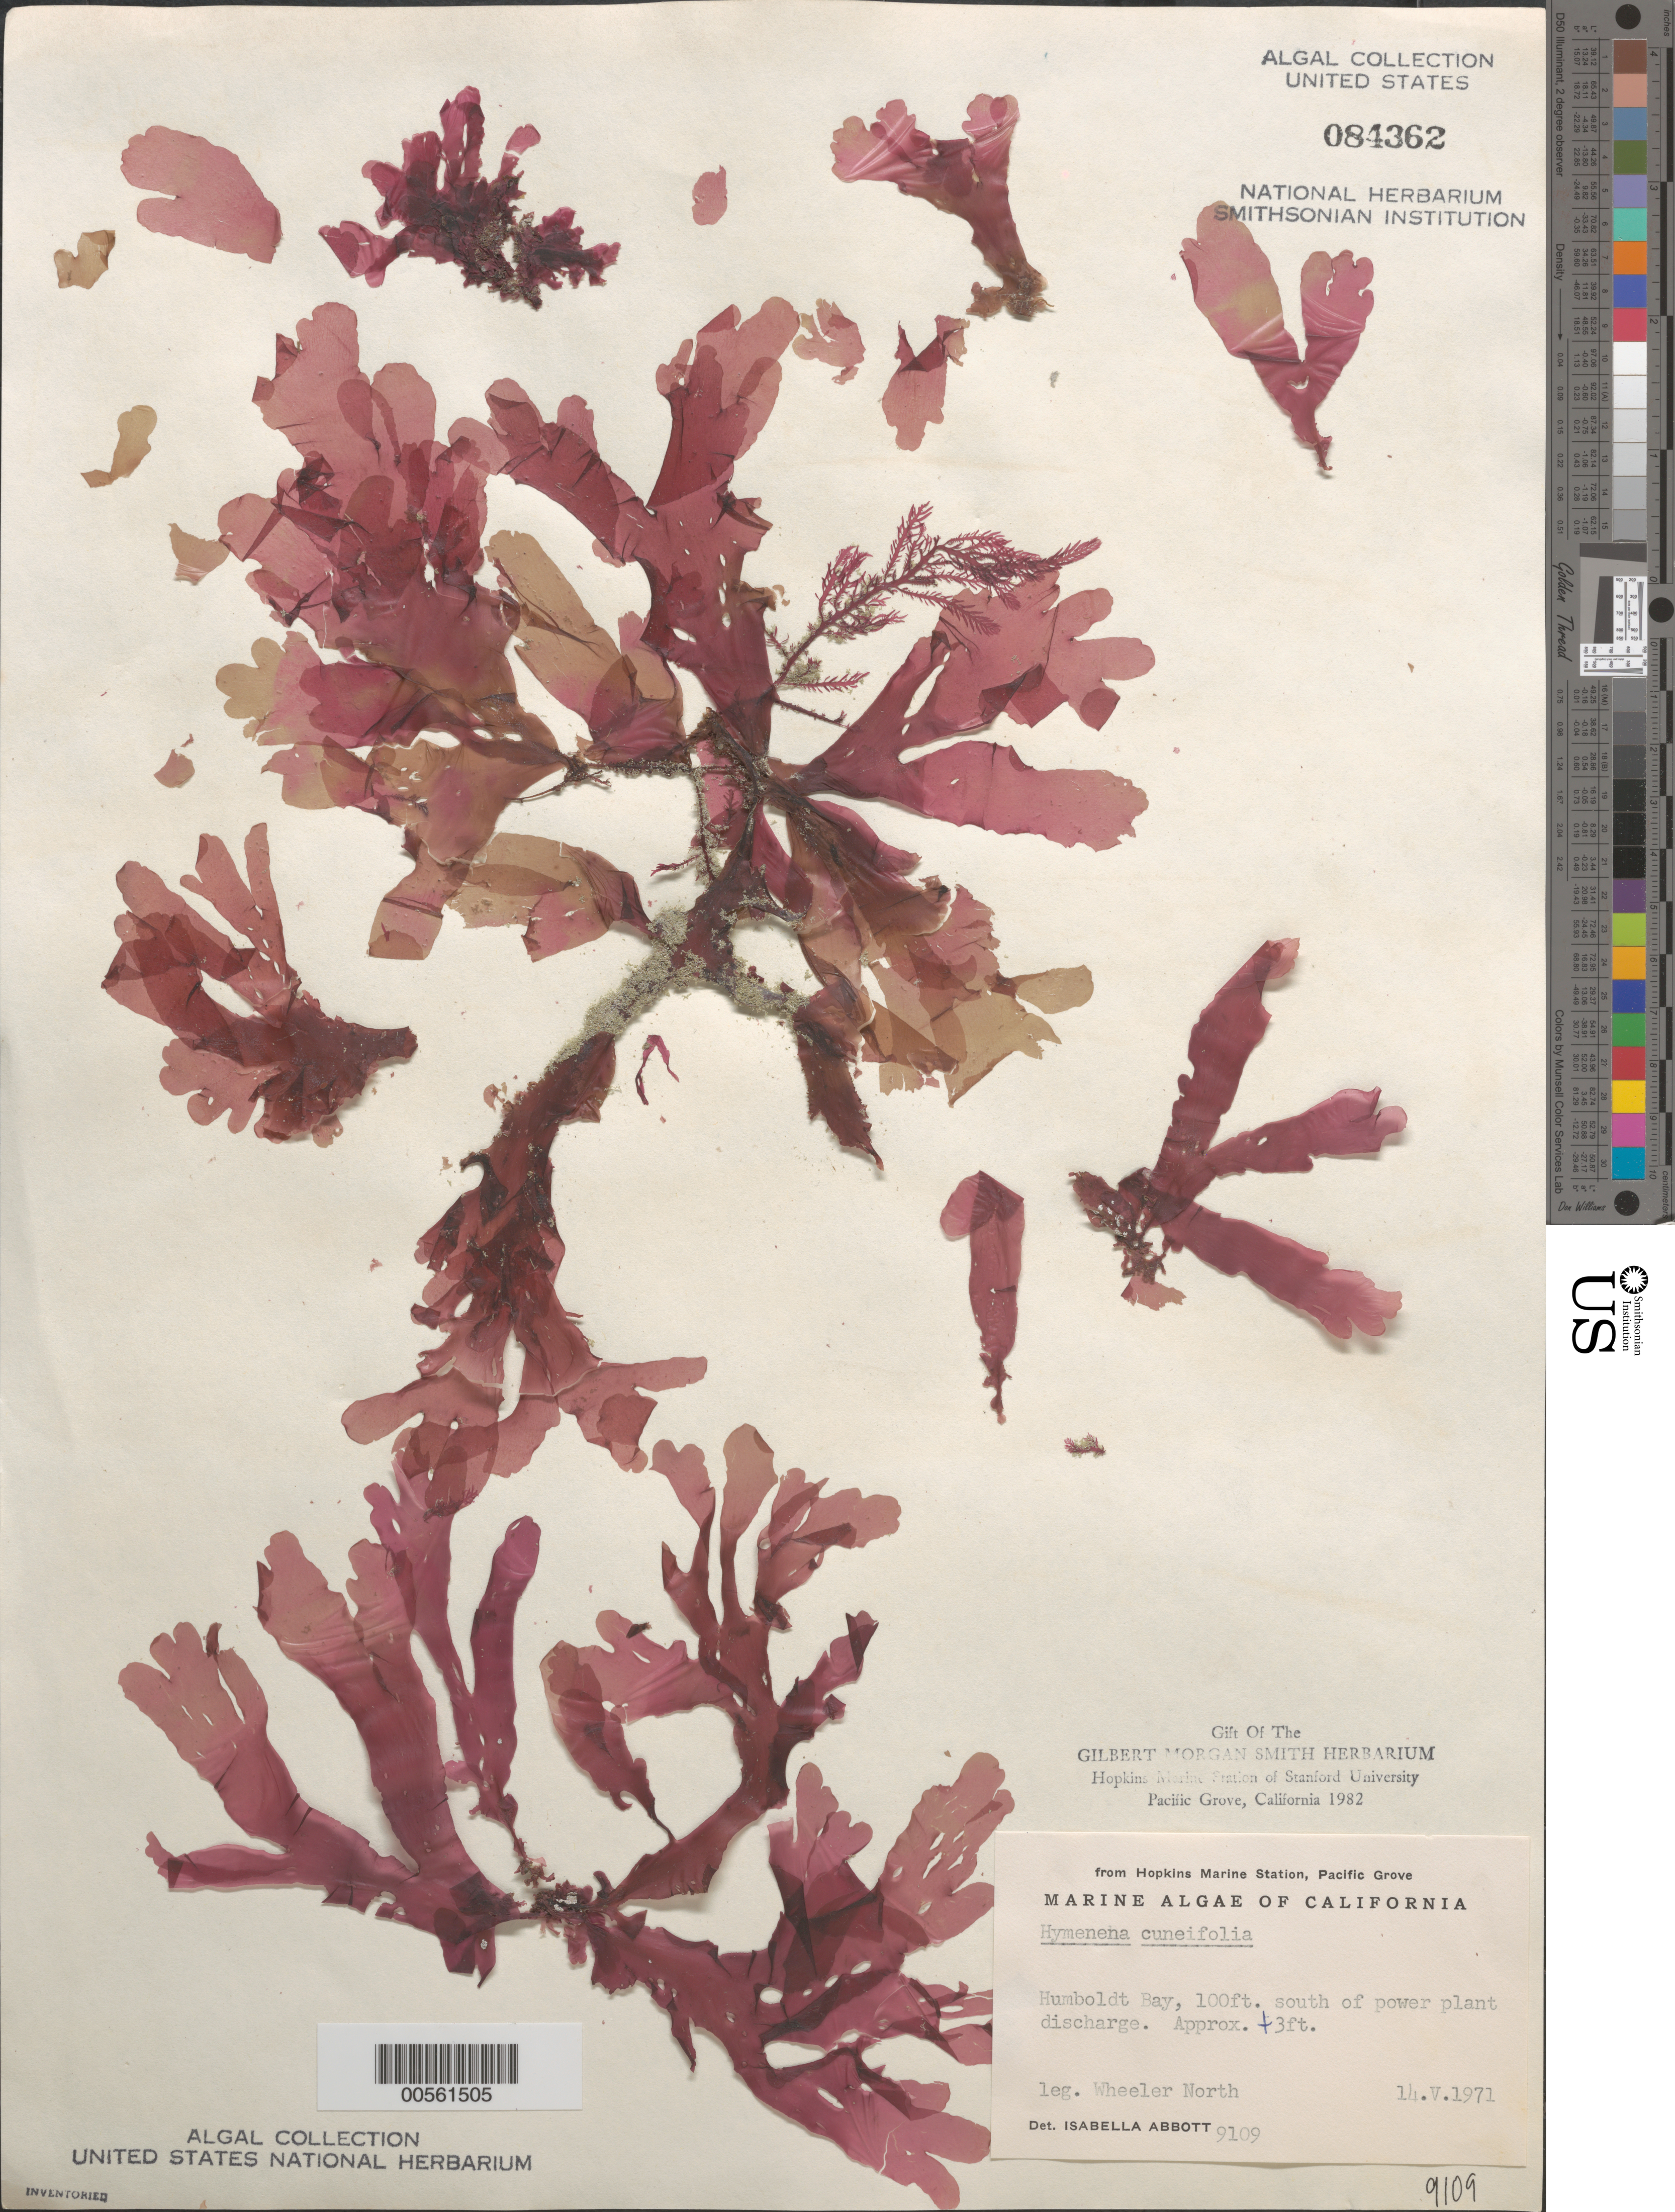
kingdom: Plantae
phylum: Rhodophyta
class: Florideophyceae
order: Ceramiales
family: Delesseriaceae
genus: Hymenena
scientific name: Hymenena cuneifolia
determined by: Abbott, Isabella A.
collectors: W. North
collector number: IAA 9109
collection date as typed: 14 May 1971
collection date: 1971-05-14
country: United States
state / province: California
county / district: Humboldt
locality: Humboldt Bay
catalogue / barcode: US 84362